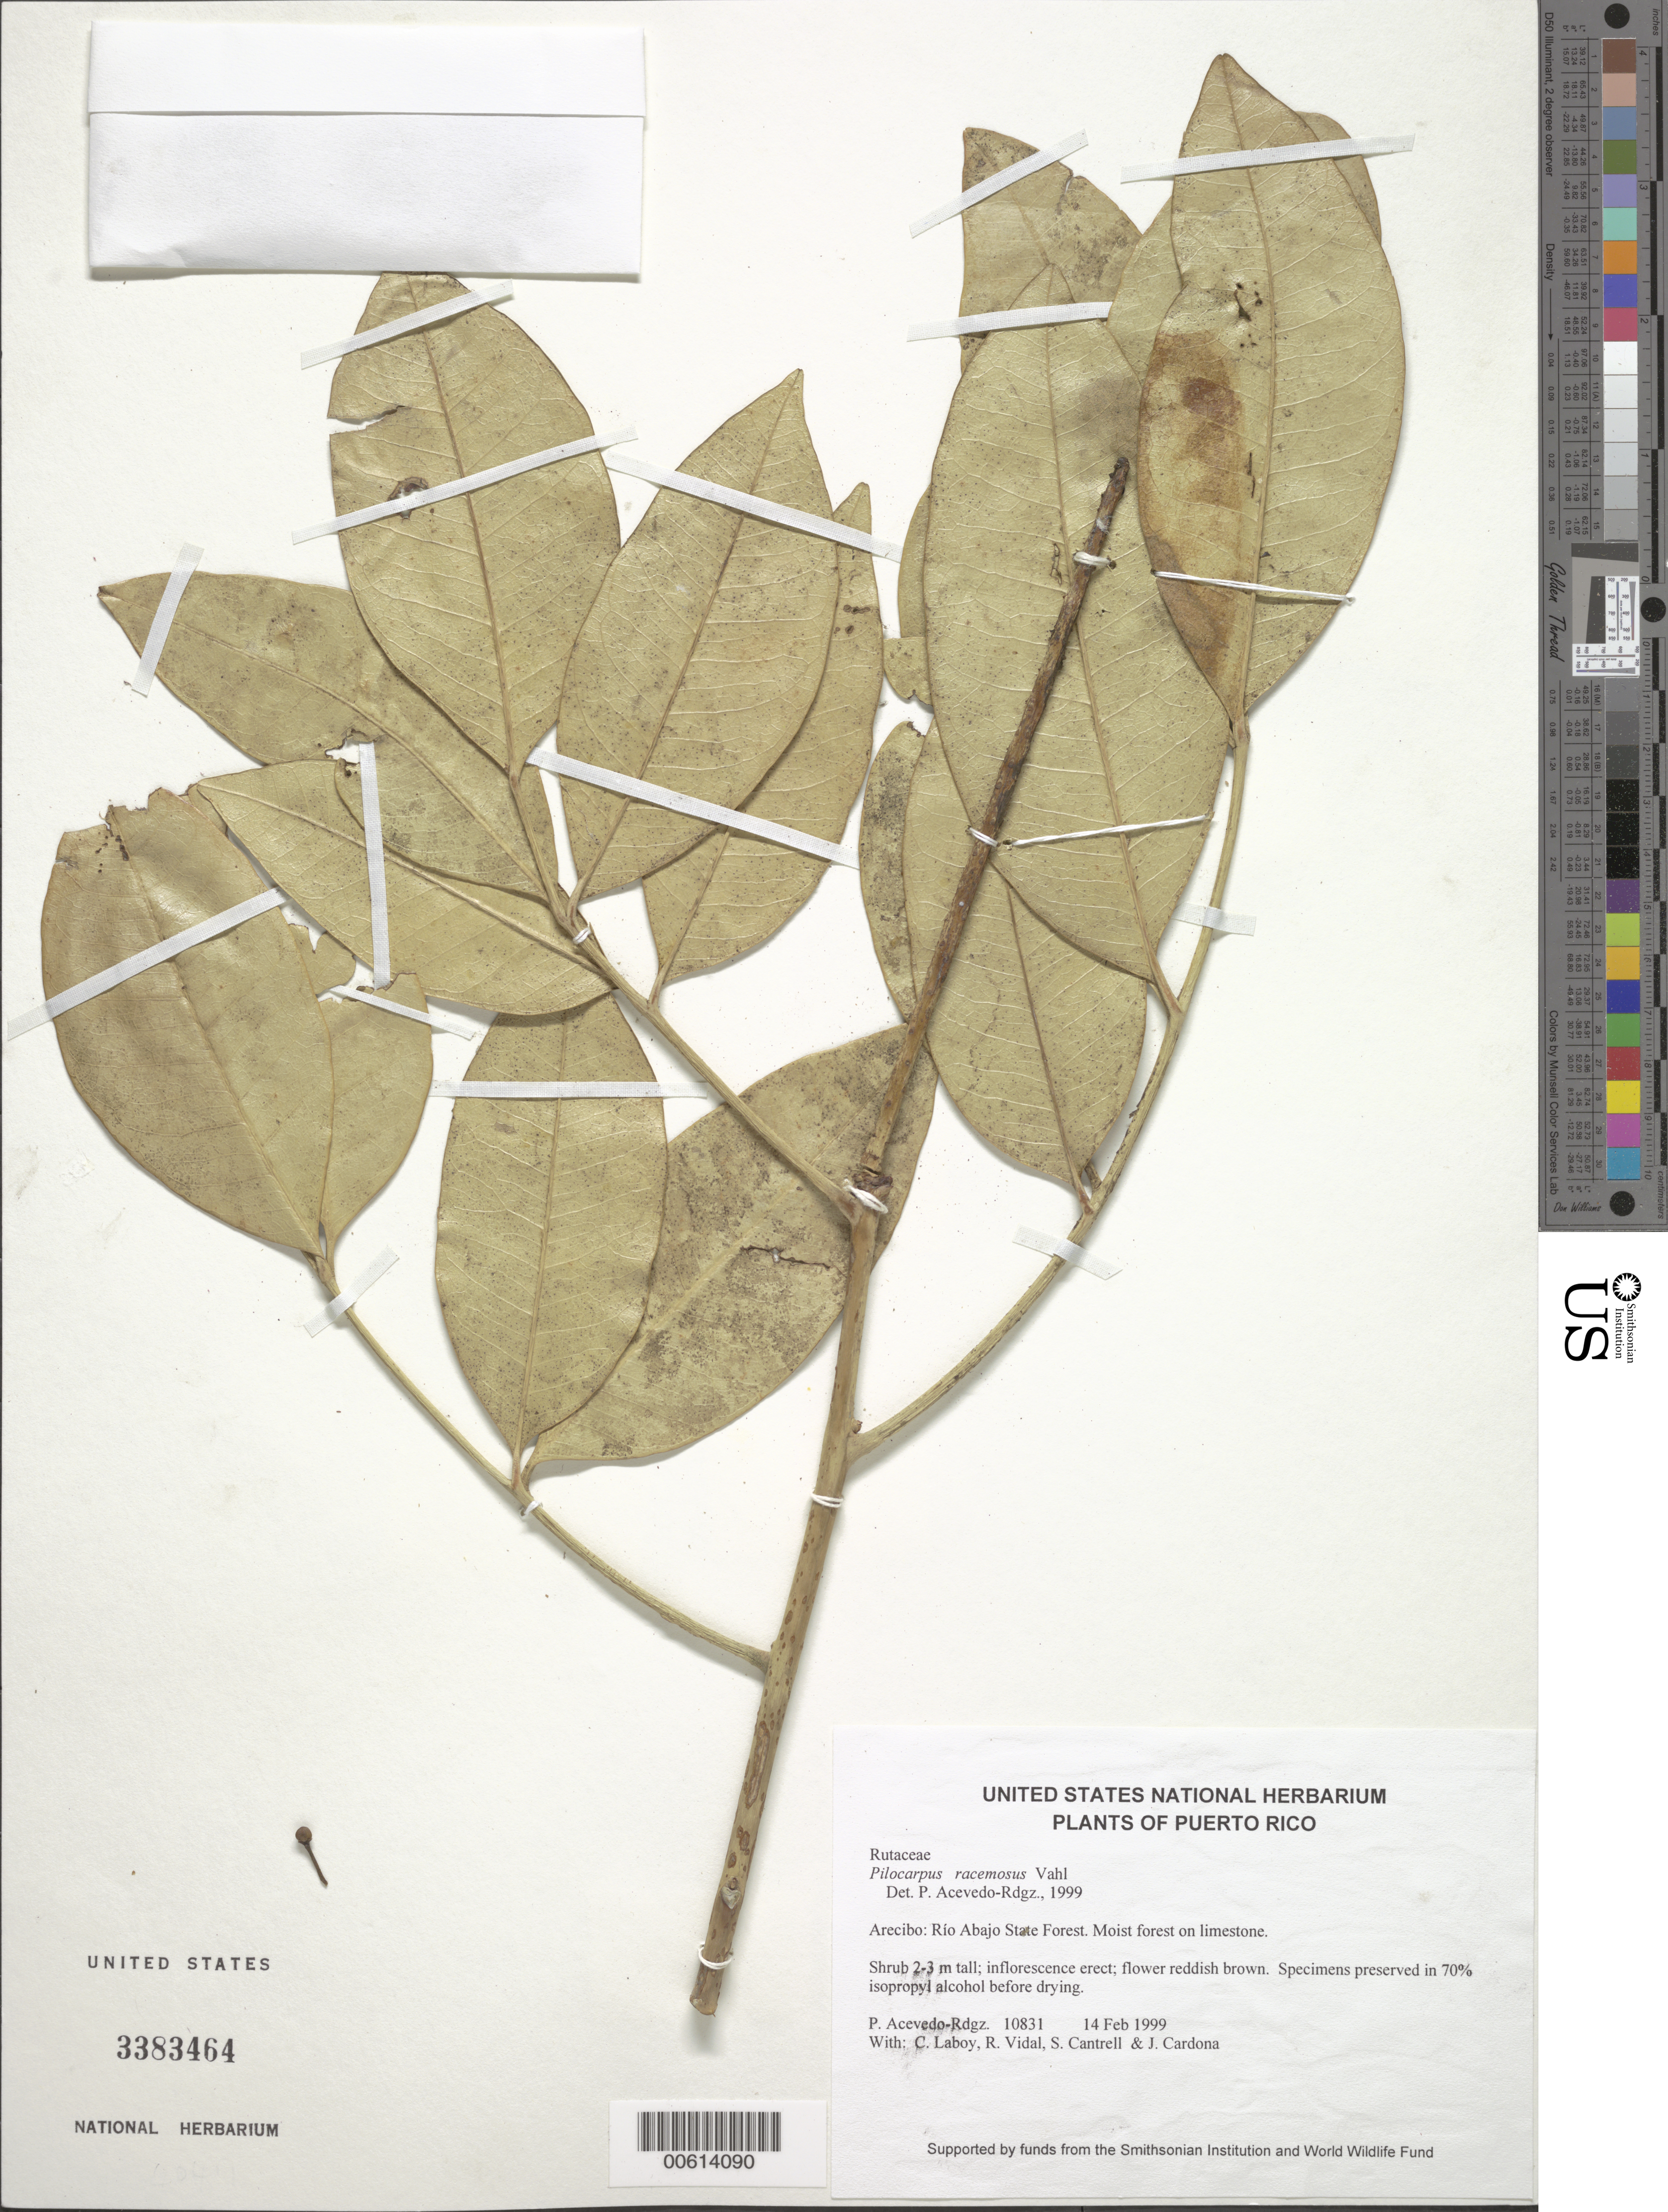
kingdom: Plantae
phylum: Tracheophyta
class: Magnoliopsida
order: Sapindales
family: Rutaceae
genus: Pilocarpus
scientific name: Pilocarpus racemosus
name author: Vahl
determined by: Acevedo-Rodríguez, P., (BOT), Smithsonian Institution - National Museum of Natural History (UNITED STATES)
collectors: P. Acevedo-Rodr., C. Laboy, R. Vidal, S. Cantrell & J. Cardona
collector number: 10831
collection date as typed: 14 Feb 1999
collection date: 1999-02-14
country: Puerto Rico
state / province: Arecibo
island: Puerto Rico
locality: Arecibo; Río Abajo State Forest.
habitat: Moist forest on limestone.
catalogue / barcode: US 3383464